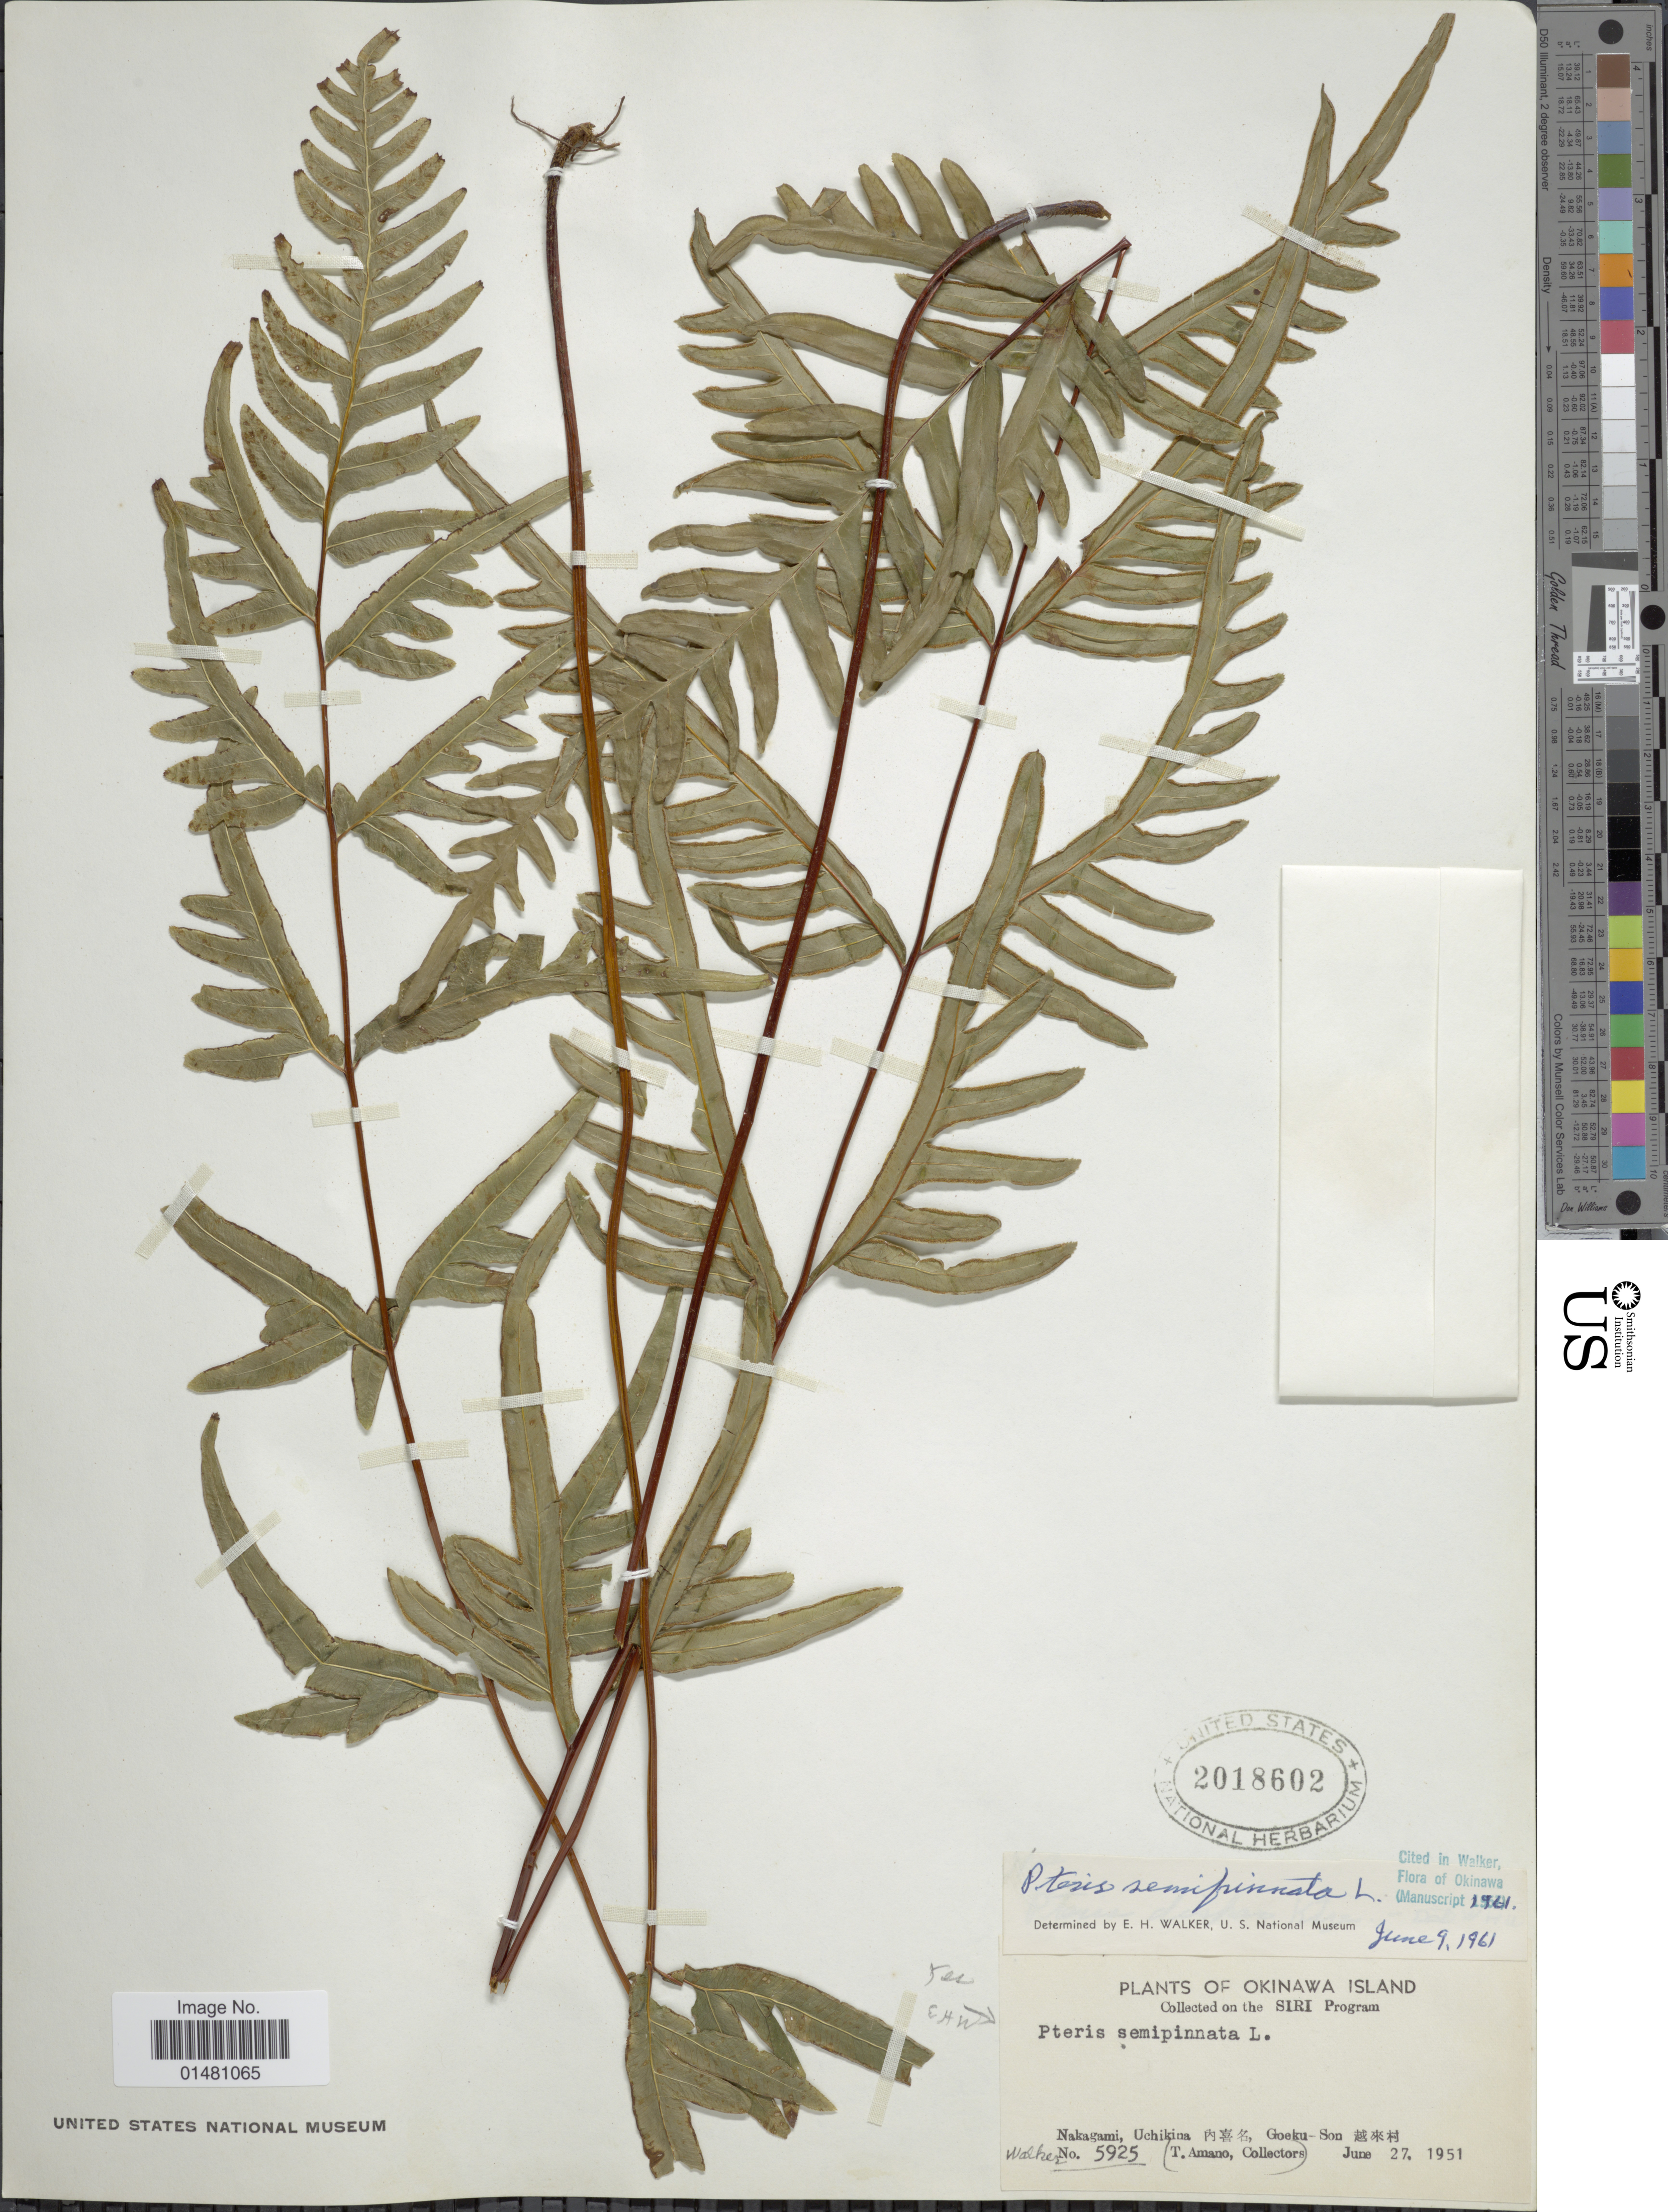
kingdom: Plantae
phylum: Tracheophyta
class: Polypodiopsida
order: Polypodiales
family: Pteridaceae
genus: Pteris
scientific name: Pteris semipinnata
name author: L.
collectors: -. Walker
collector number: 5925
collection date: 1951-06-27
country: Japan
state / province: Okinawa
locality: Okinawa Island, Nakagami, Uchikina [Foreign script], Goeku-Son [Foreign script]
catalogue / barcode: US 2018602